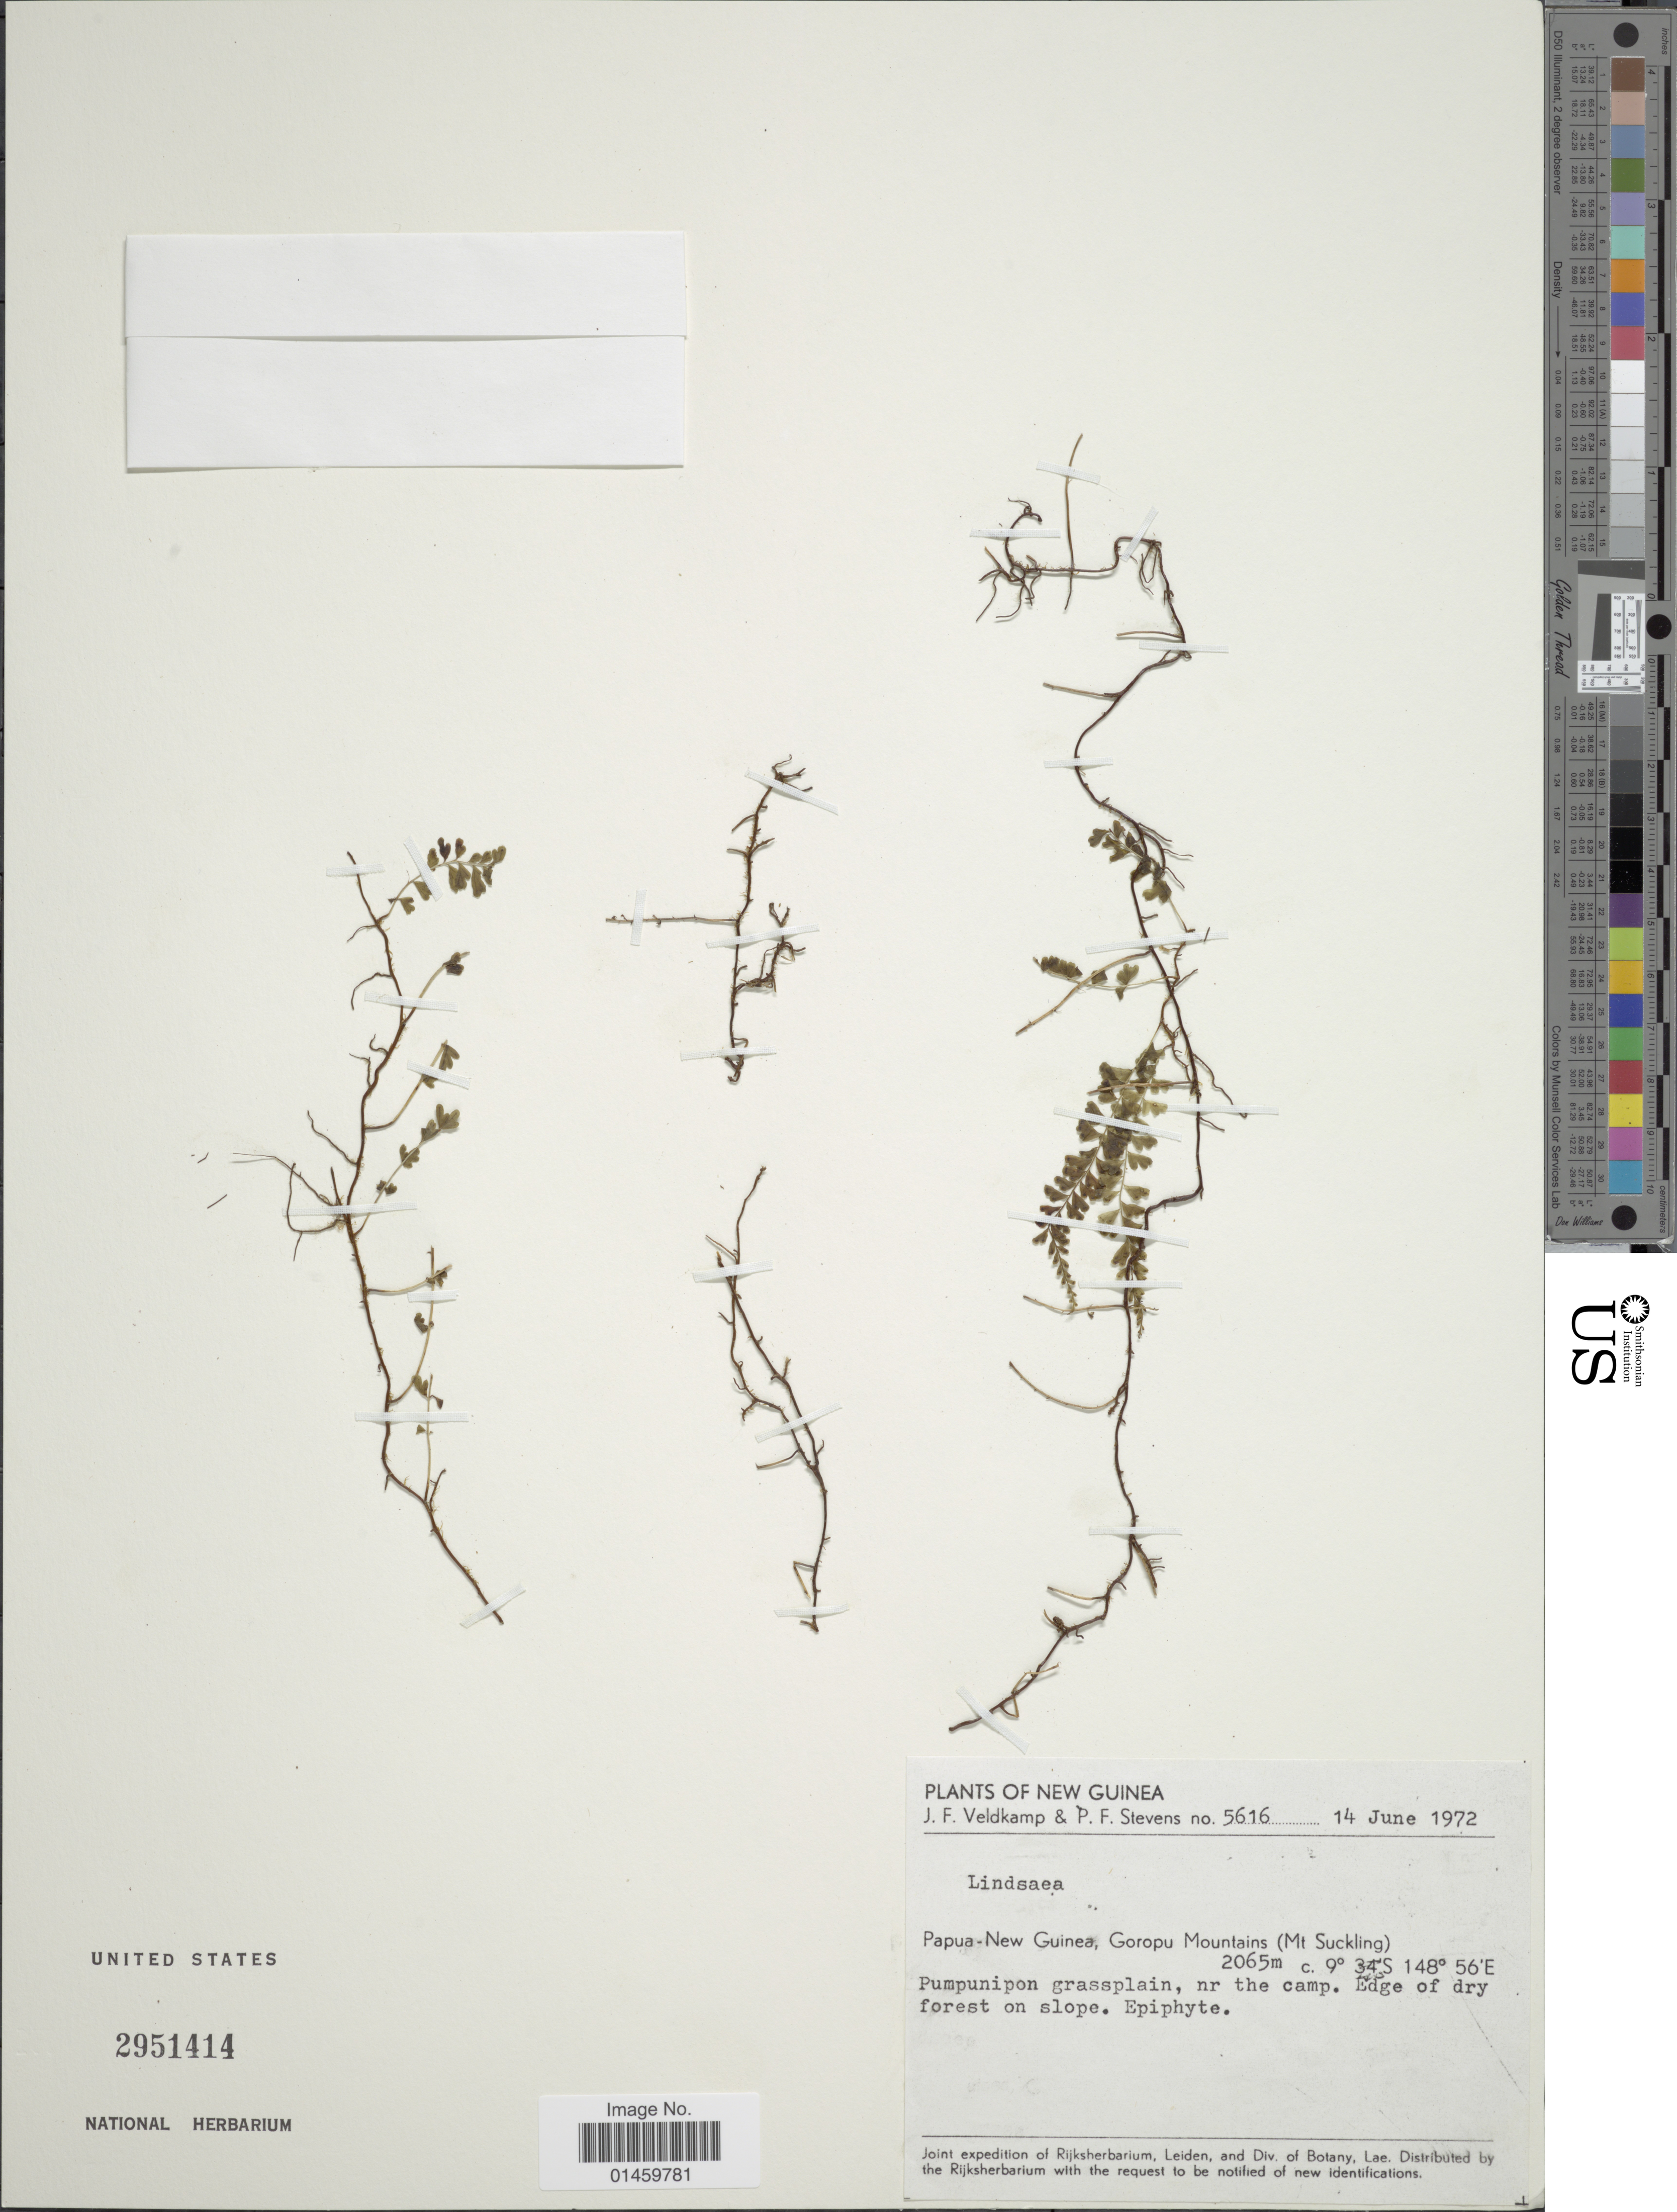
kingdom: Plantae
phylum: Tracheophyta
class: Polypodiopsida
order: Polypodiales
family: Lindsaeaceae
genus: Lindsaea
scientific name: Lindsaea sp.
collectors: J. F. Veldkamp & P. F. Stevens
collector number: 5616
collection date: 1972-06-14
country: Papua New Guinea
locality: New Guinea. Goropu Mountains (Mt Suckling).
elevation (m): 2065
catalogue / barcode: US 2951414